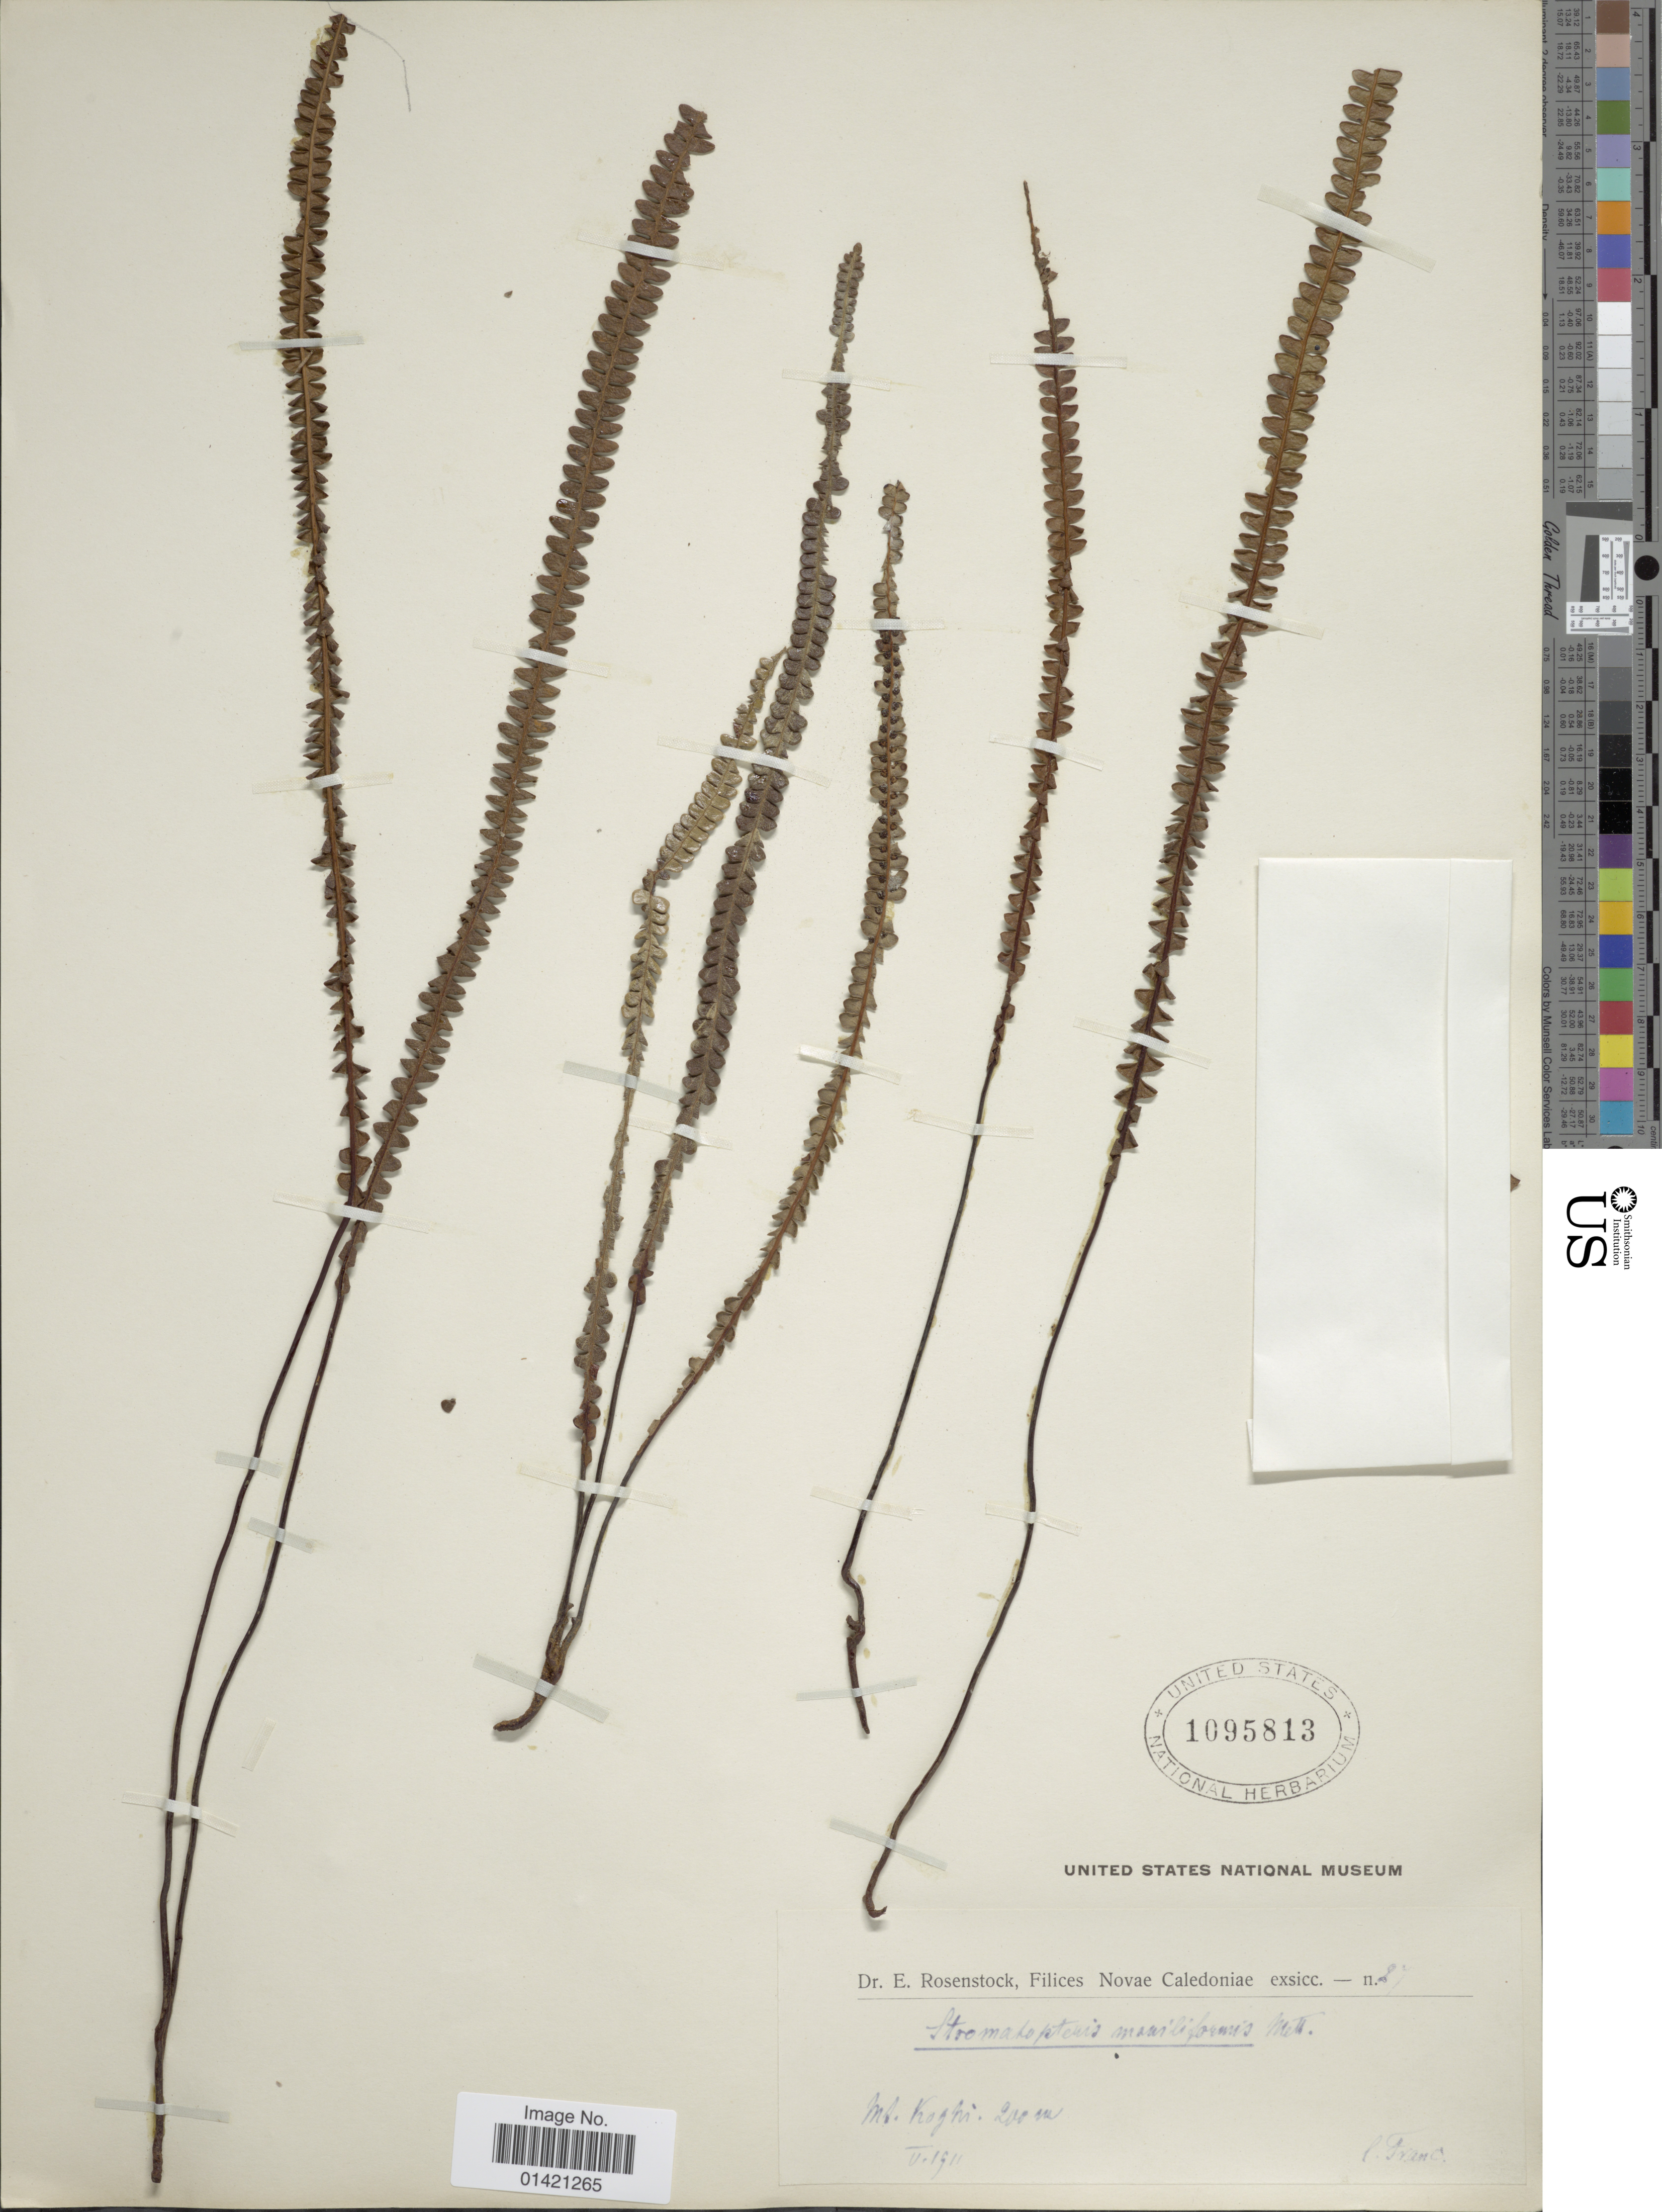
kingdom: Plantae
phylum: Tracheophyta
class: Polypodiopsida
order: Gleicheniales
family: Gleicheniaceae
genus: Stromatopteris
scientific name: Stromatopteris moniliformis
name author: Mett.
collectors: I. Franc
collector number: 27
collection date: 1911-05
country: New Caledonia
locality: Novae Caledoniae. Mt. Koghi.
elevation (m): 200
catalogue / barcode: US 1095813